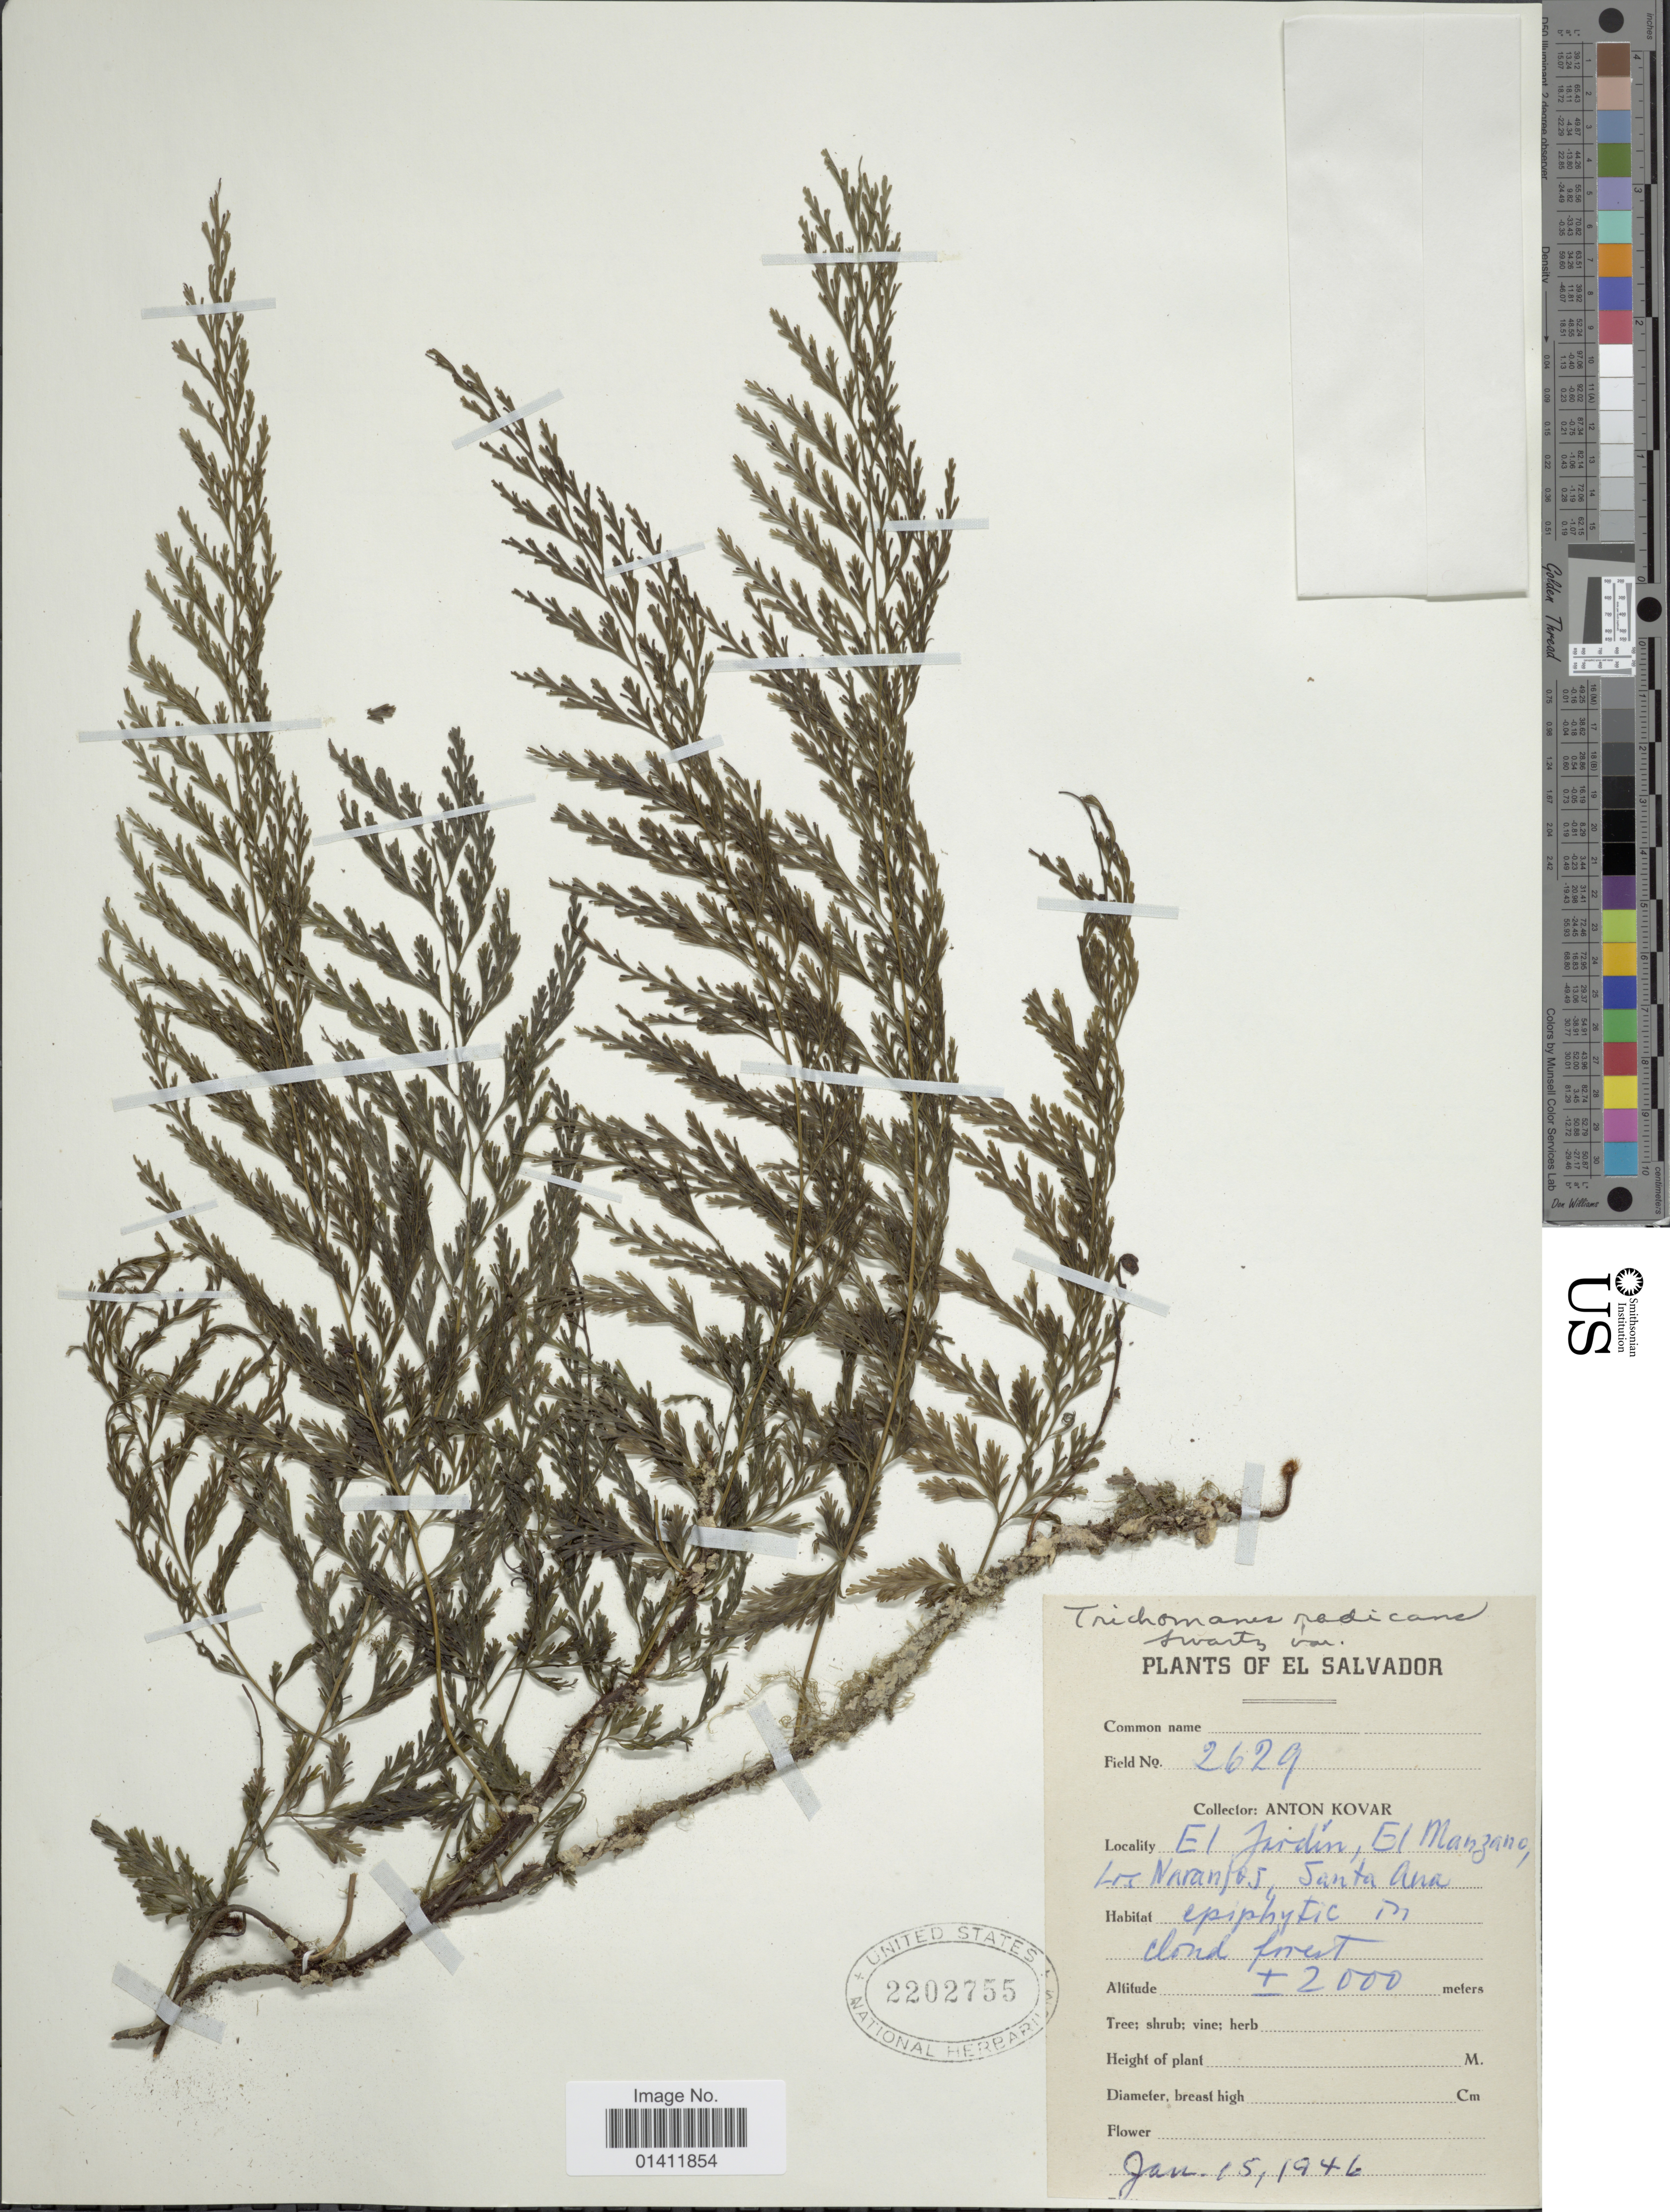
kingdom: Plantae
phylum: Tracheophyta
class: Polypodiopsida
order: Hymenophyllales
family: Hymenophyllaceae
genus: Vandenboschia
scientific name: Vandenboschia radicans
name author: (Sw.) Copel.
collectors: A. Kovar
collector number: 2629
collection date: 1946-01-15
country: El Salvador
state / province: Santa Ana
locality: El Jardin, El Manzano, Los Naranlos.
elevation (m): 2000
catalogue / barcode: US 2202755